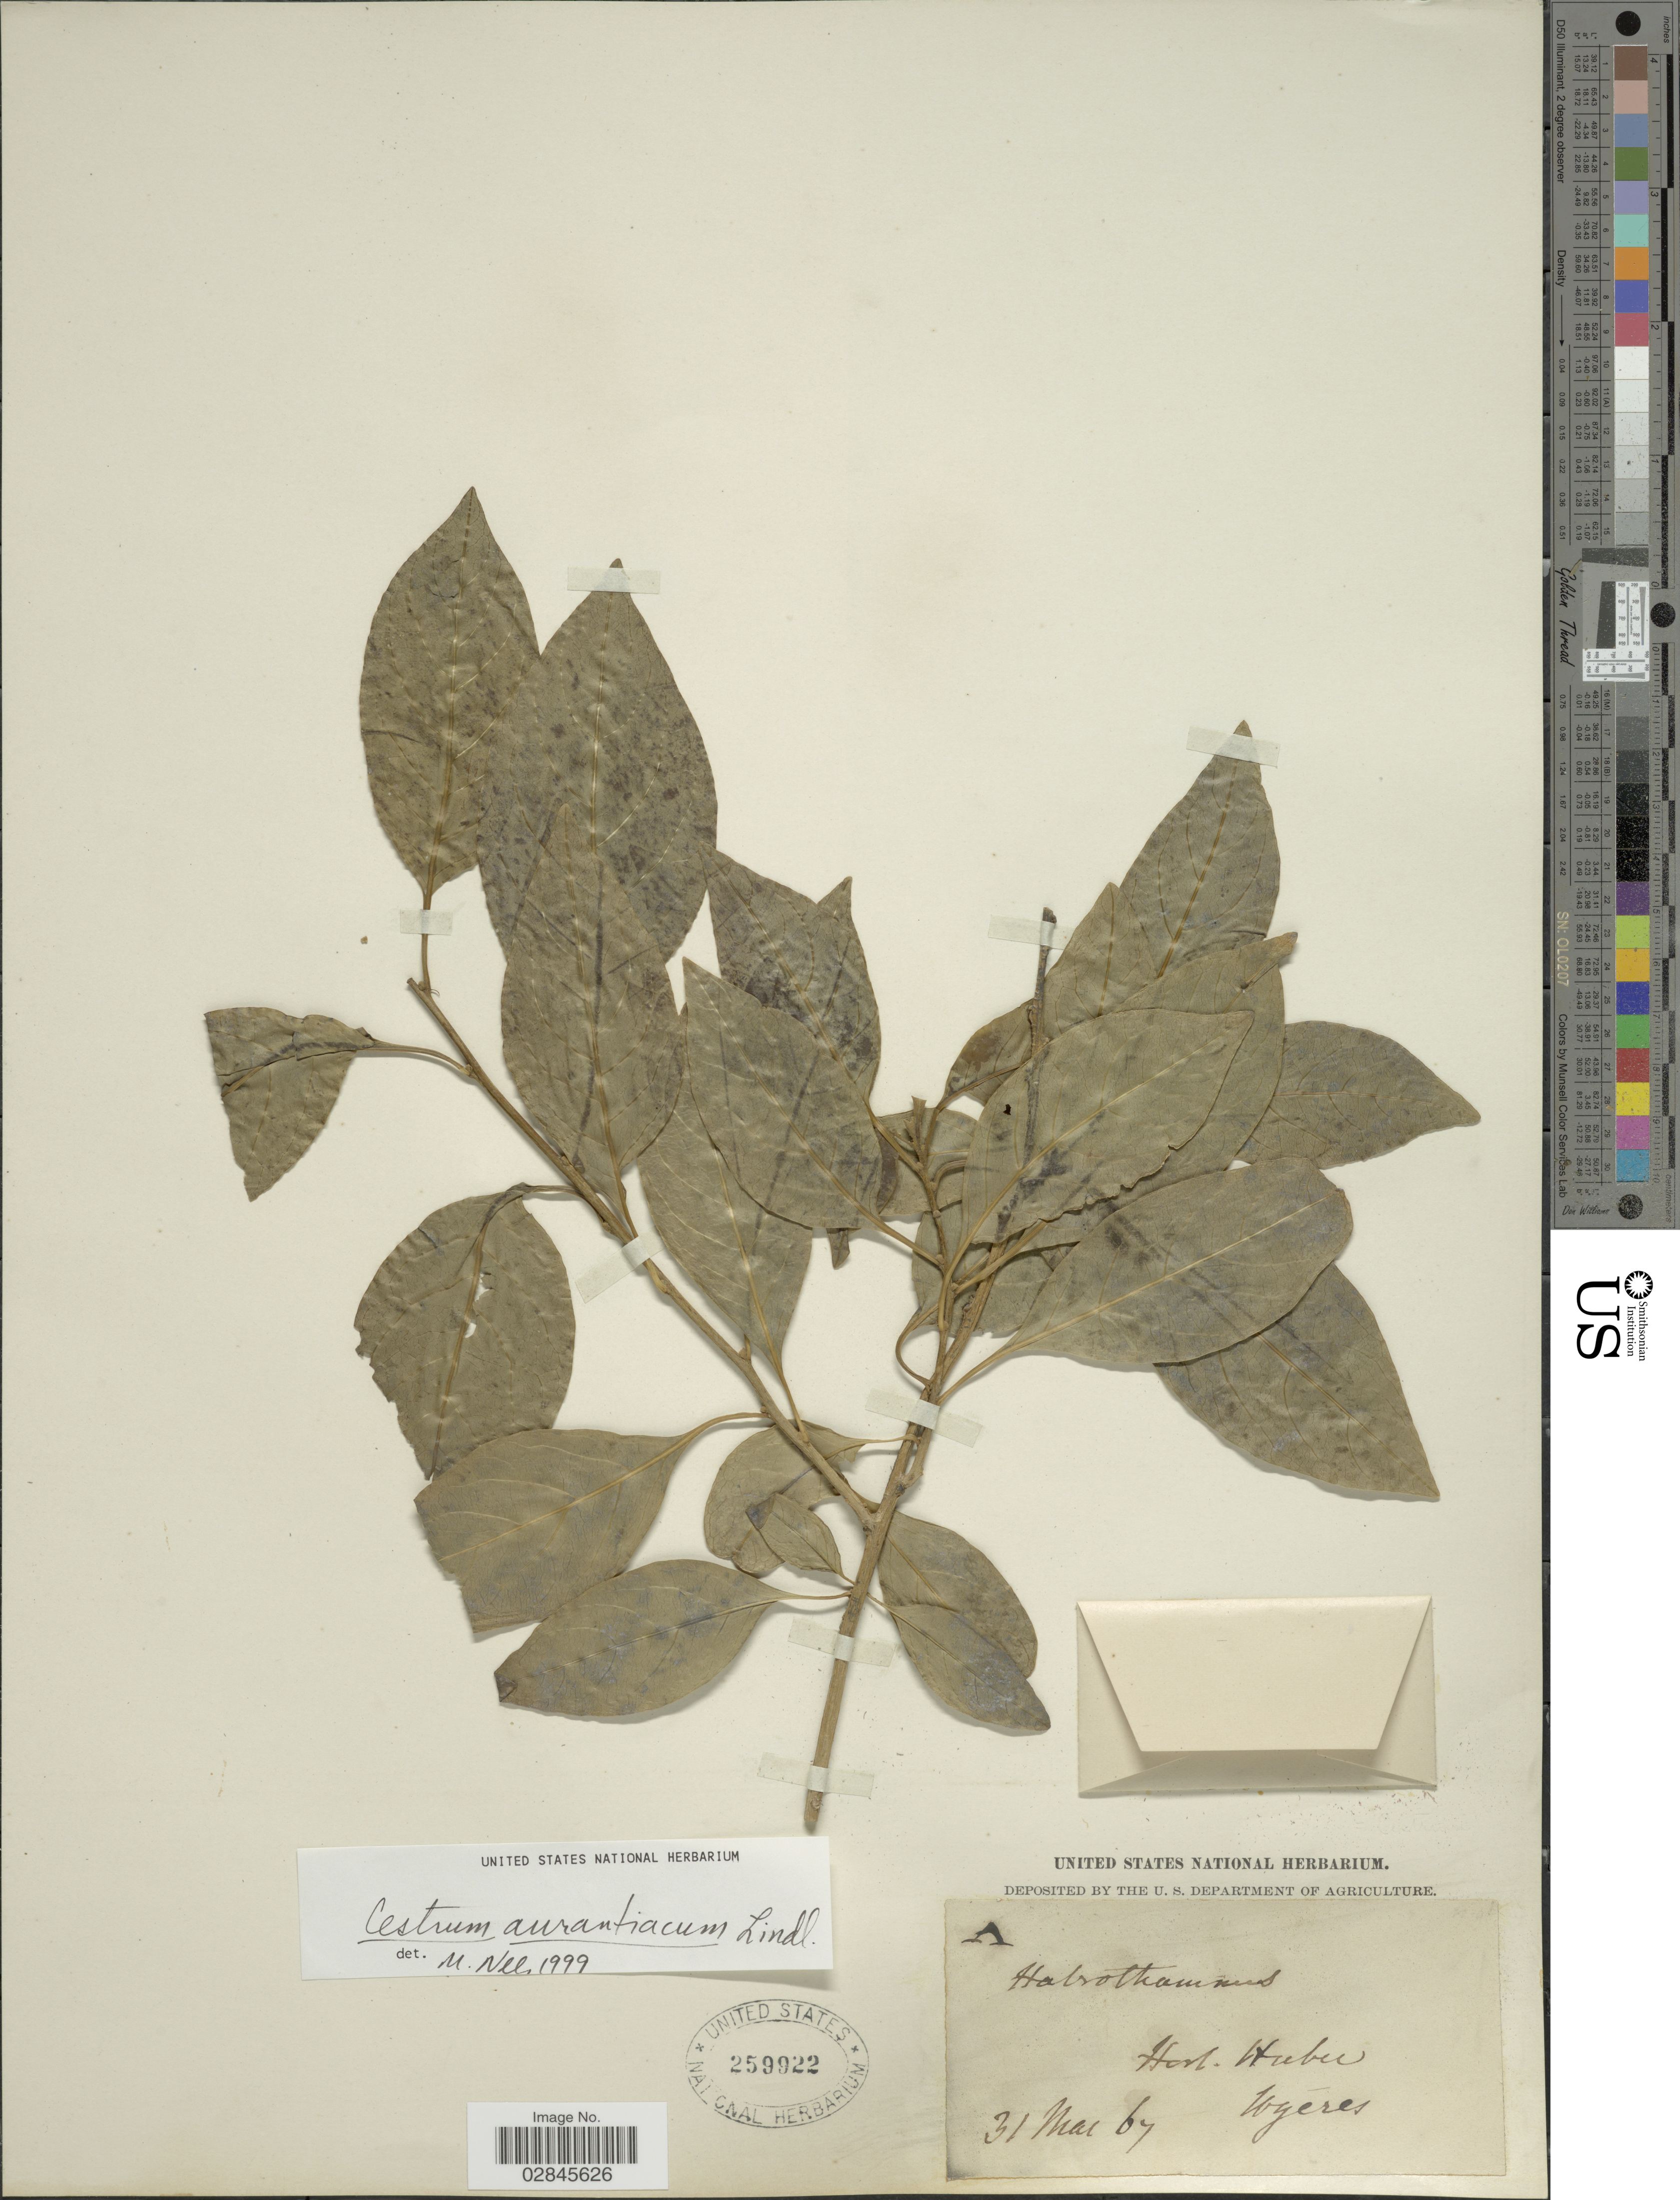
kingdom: Plantae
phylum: Tracheophyta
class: Magnoliopsida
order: Solanales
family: Solanaceae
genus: Cestrum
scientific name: Cestrum aurantiacum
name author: Lindley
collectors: Huber, --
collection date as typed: Transcribed d/m/y: 31/3/64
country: France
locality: Hyéres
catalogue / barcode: US 259922